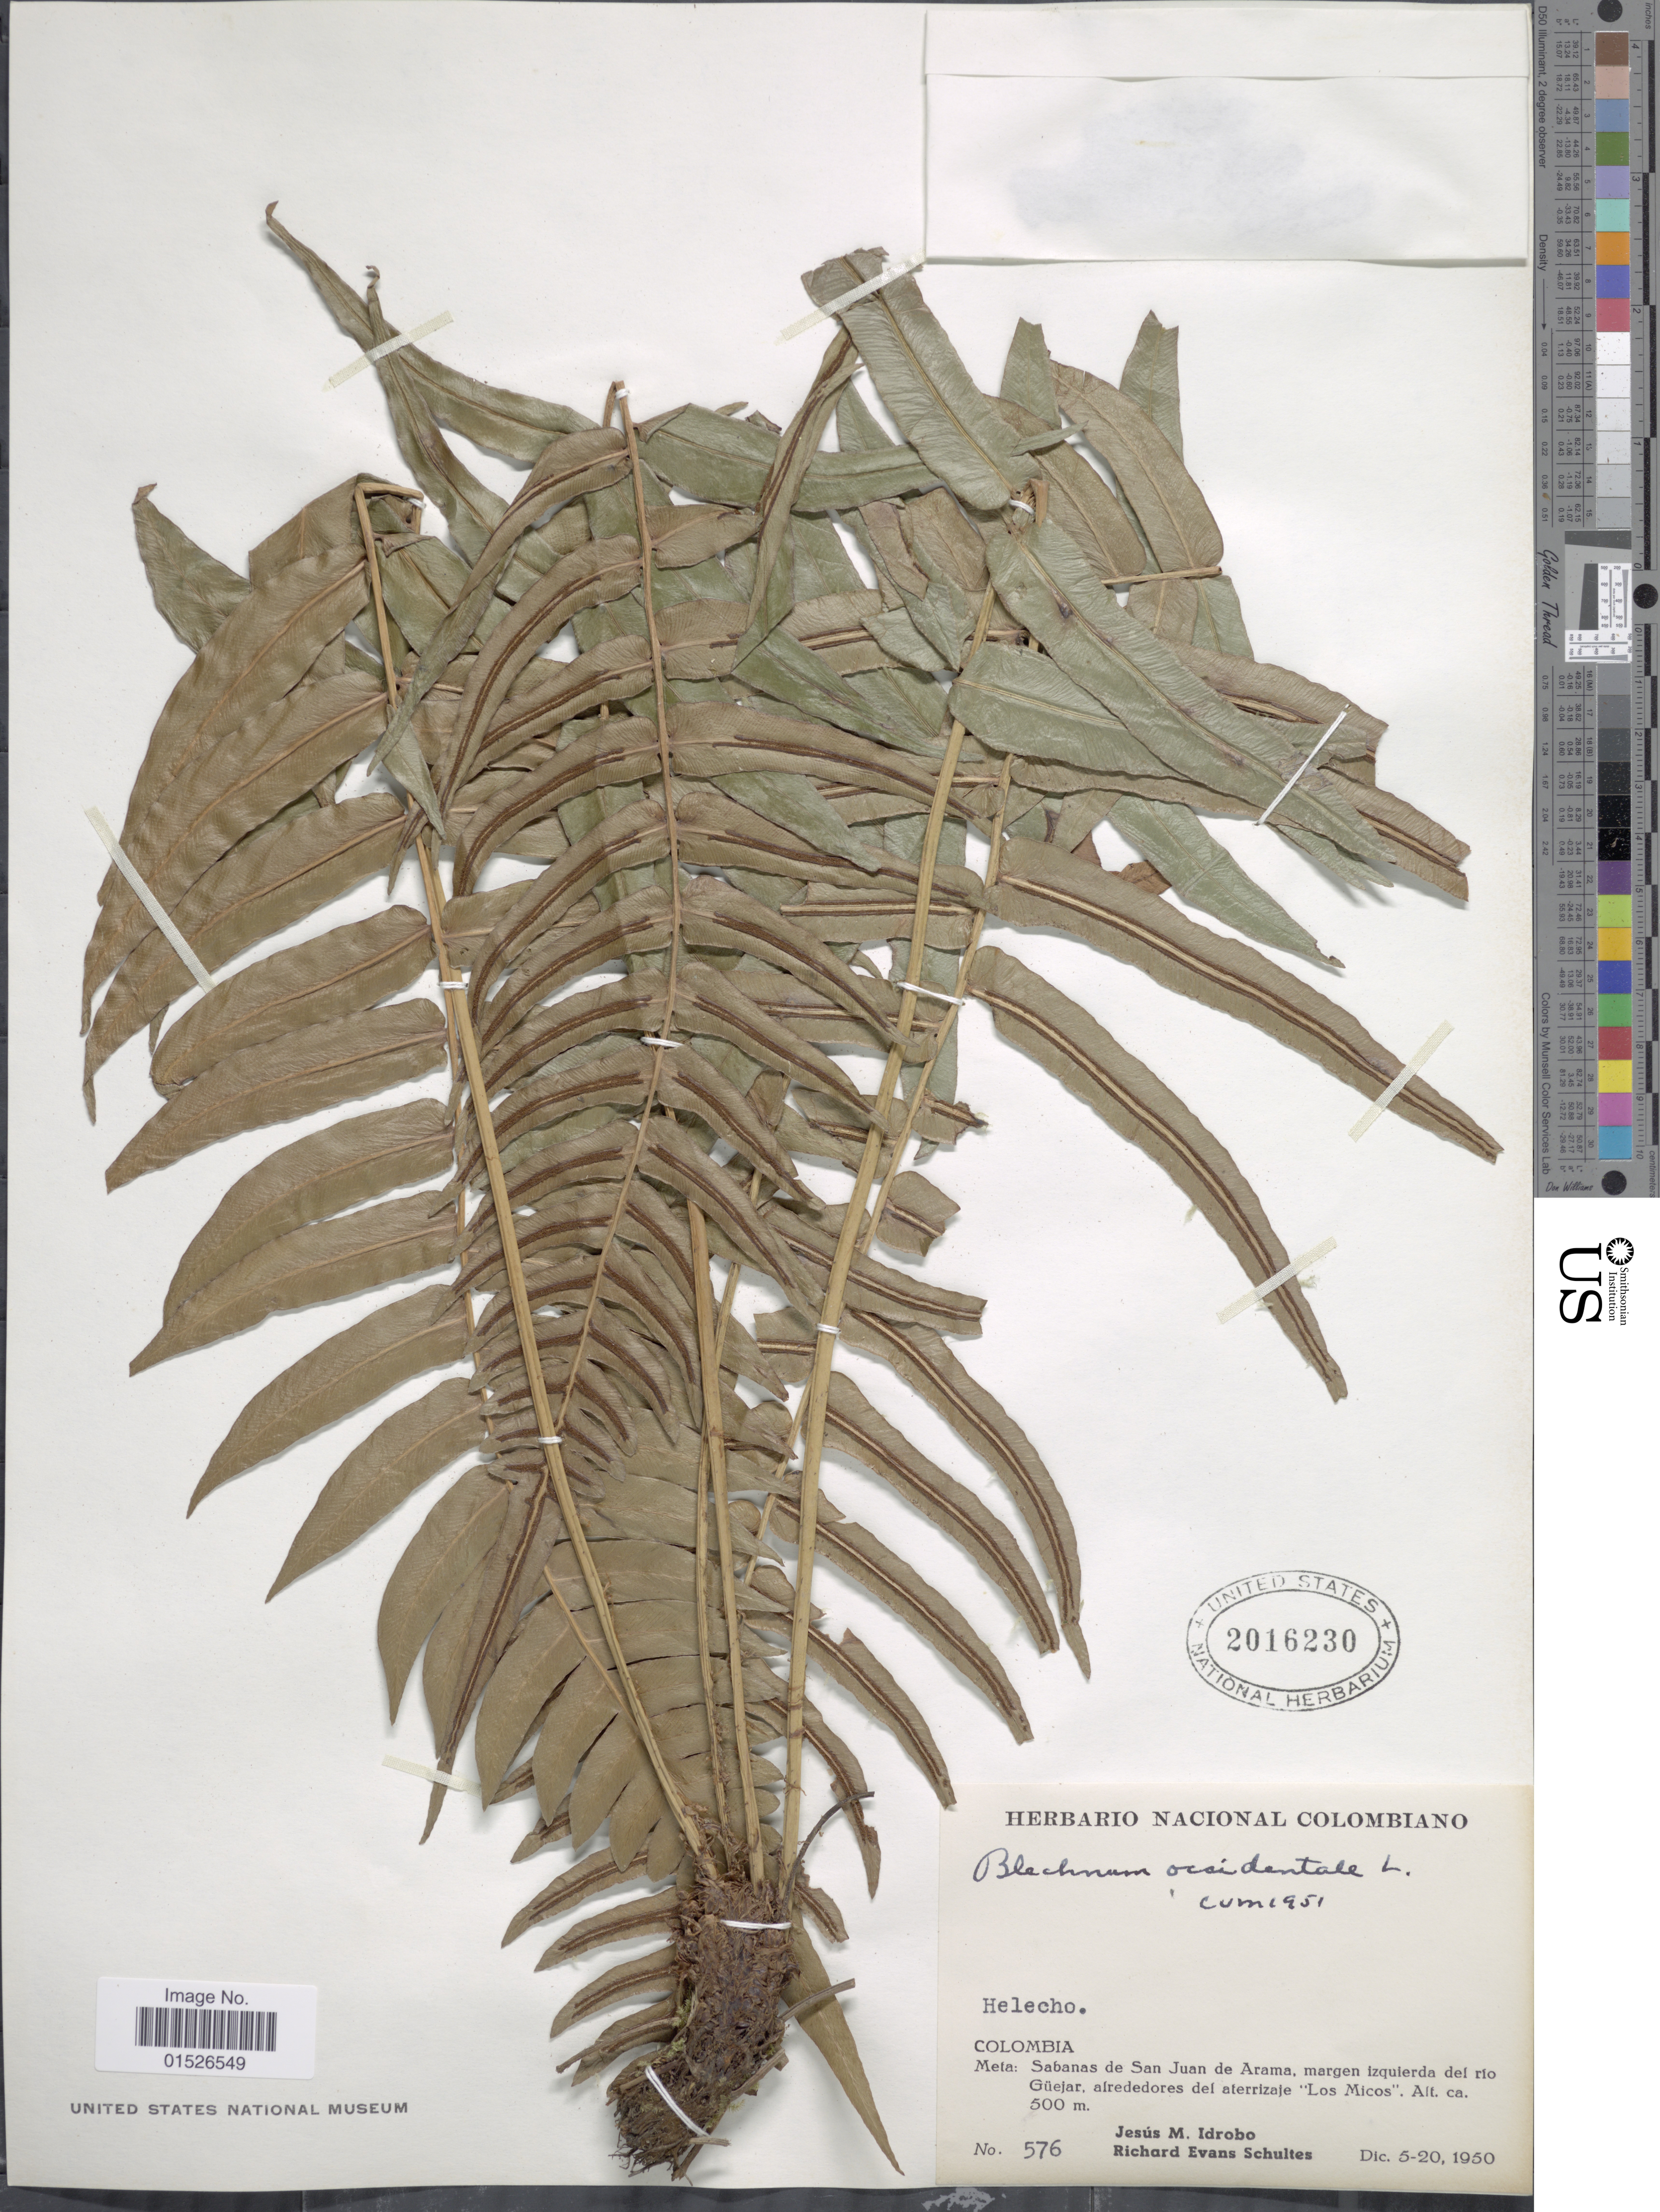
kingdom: Plantae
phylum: Tracheophyta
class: Polypodiopsida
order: Polypodiales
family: Blechnaceae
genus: Blechnum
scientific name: Blechnum occidentale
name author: L.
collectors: J. M. Idrobo & R. E. Schultes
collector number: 576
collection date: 1950-12-05/1950-12-20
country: Colombia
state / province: Meta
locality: Colombia, Meta: Sabanas de San Juan de Arama, margen izquierda del rio Guejar, alrededores del aterrizaje "Los Micos".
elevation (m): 500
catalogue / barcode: US 2016230